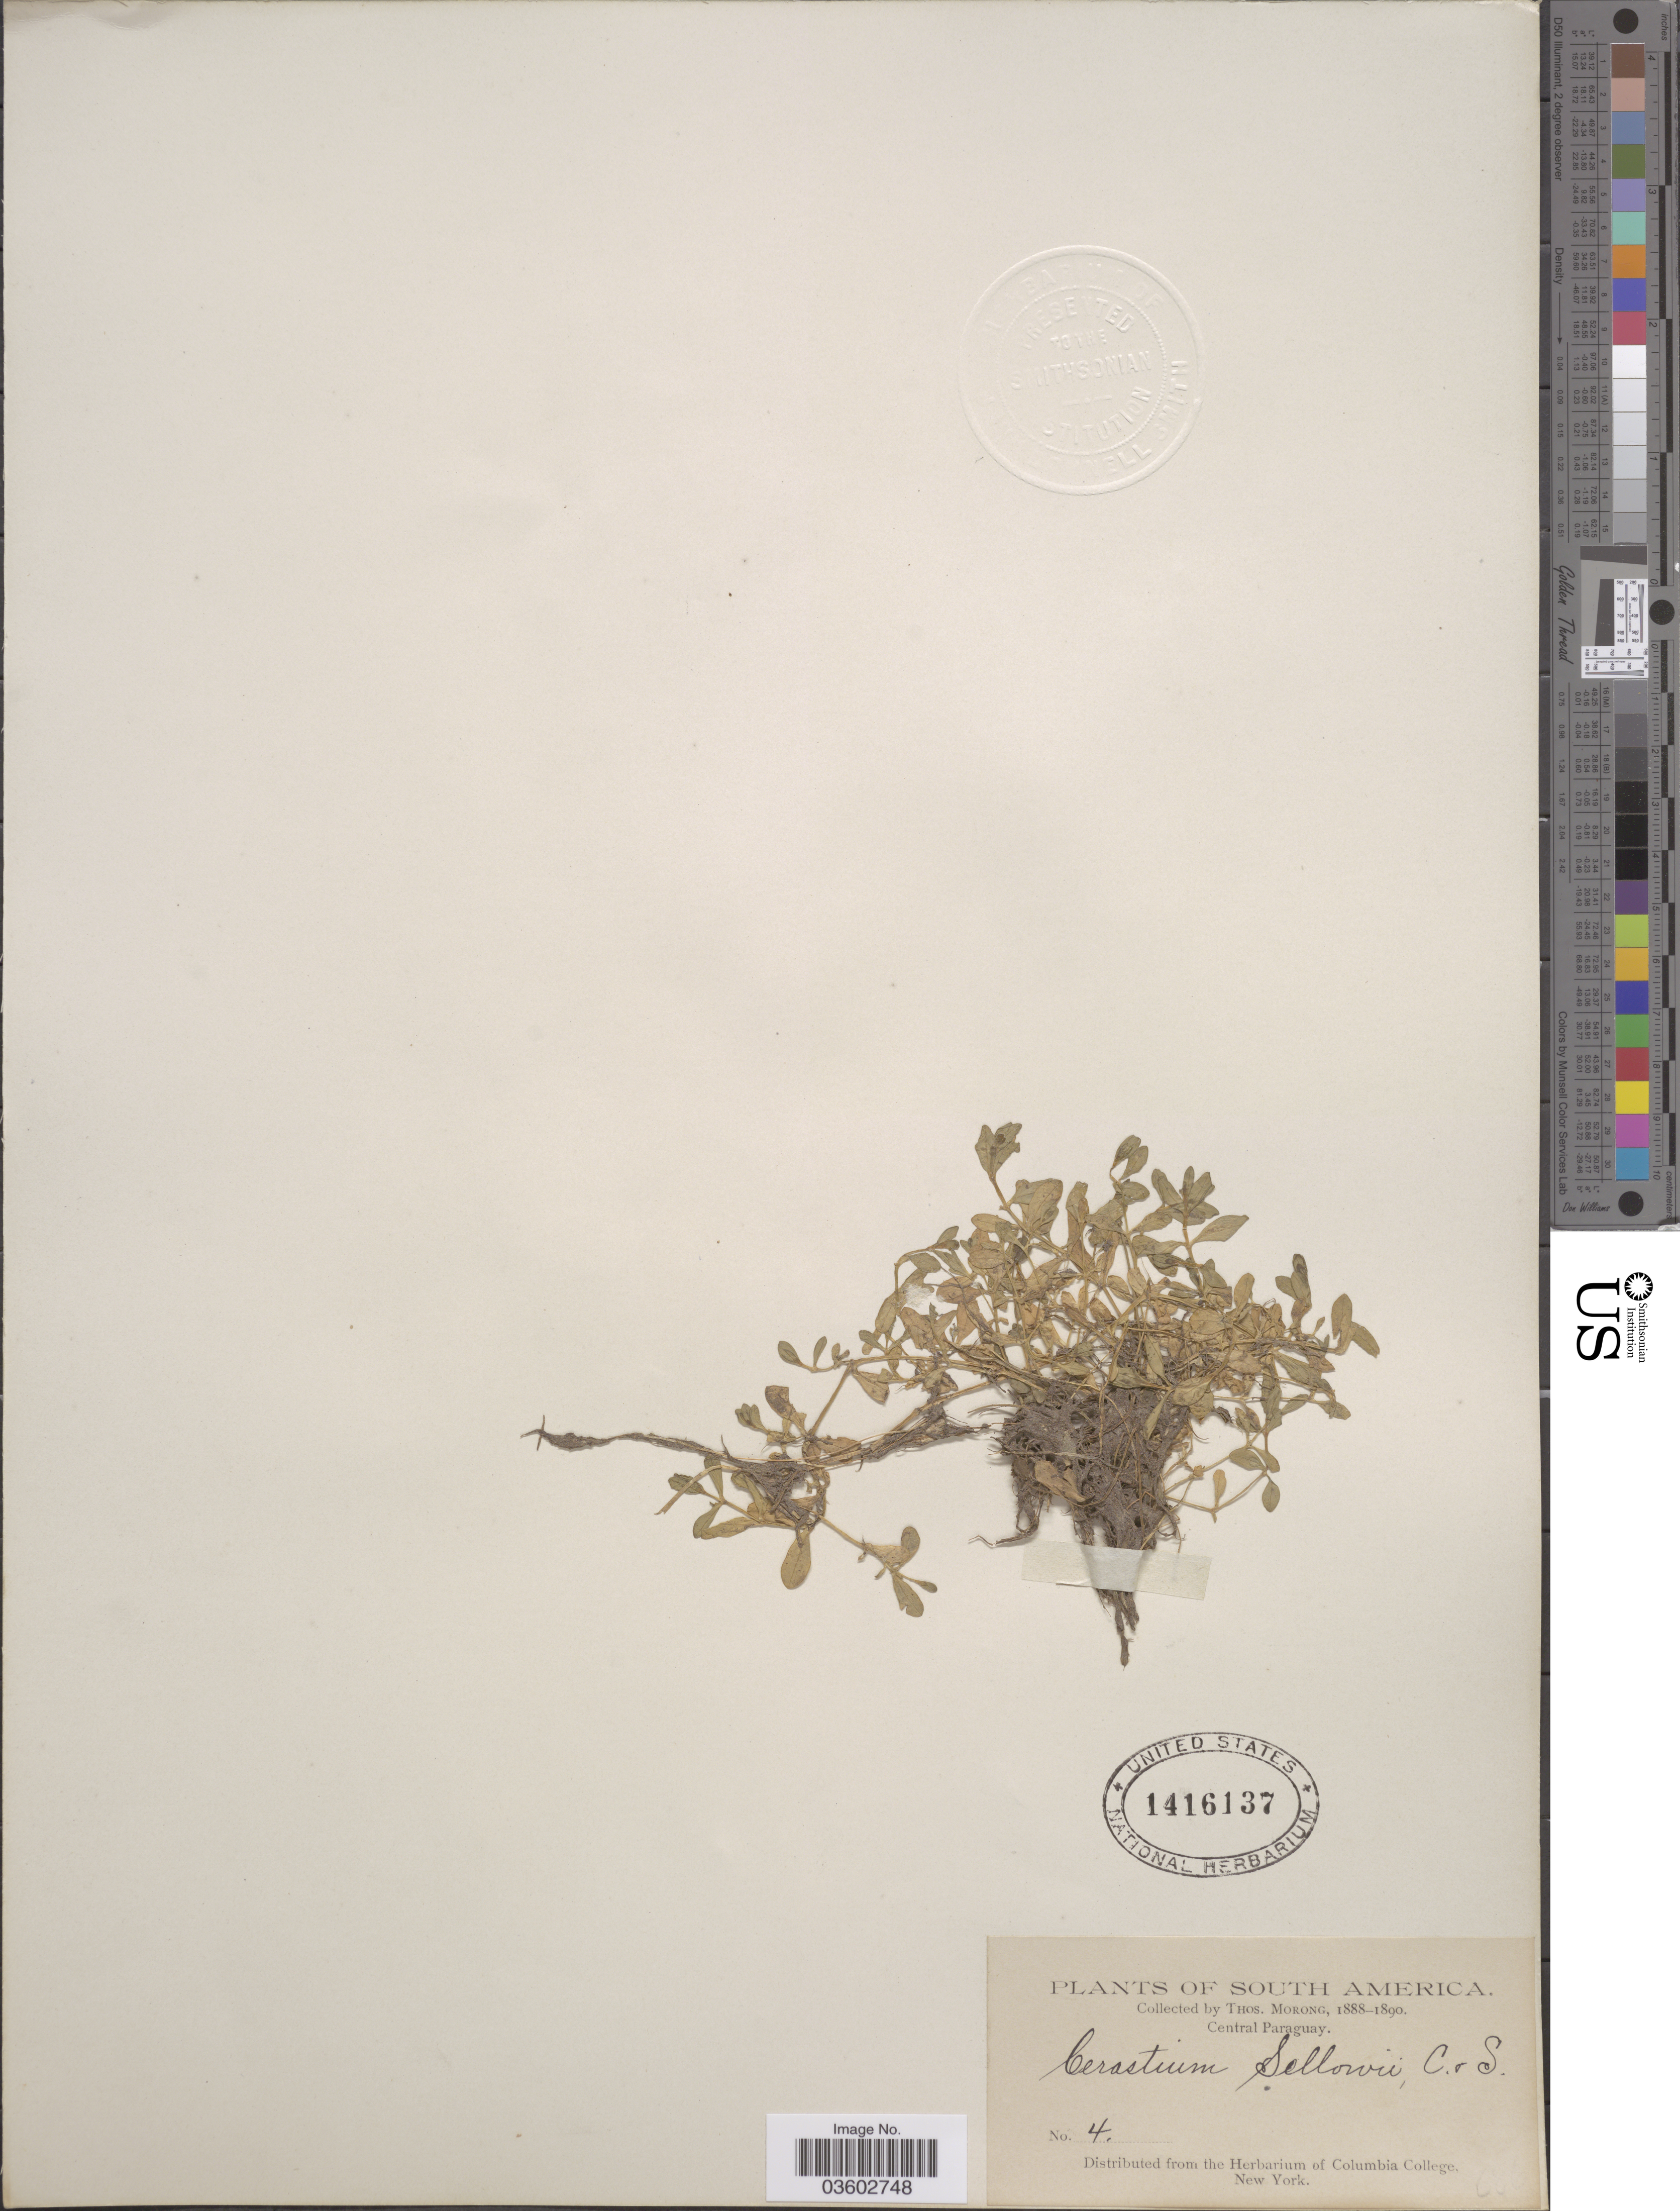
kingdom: Plantae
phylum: Tracheophyta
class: Magnoliopsida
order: Caryophyllales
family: Caryophyllaceae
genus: Cerastium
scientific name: Cerastium sp.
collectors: ex herb. T. Morong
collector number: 4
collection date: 1888/1890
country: Paraguay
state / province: Central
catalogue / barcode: US 1416137